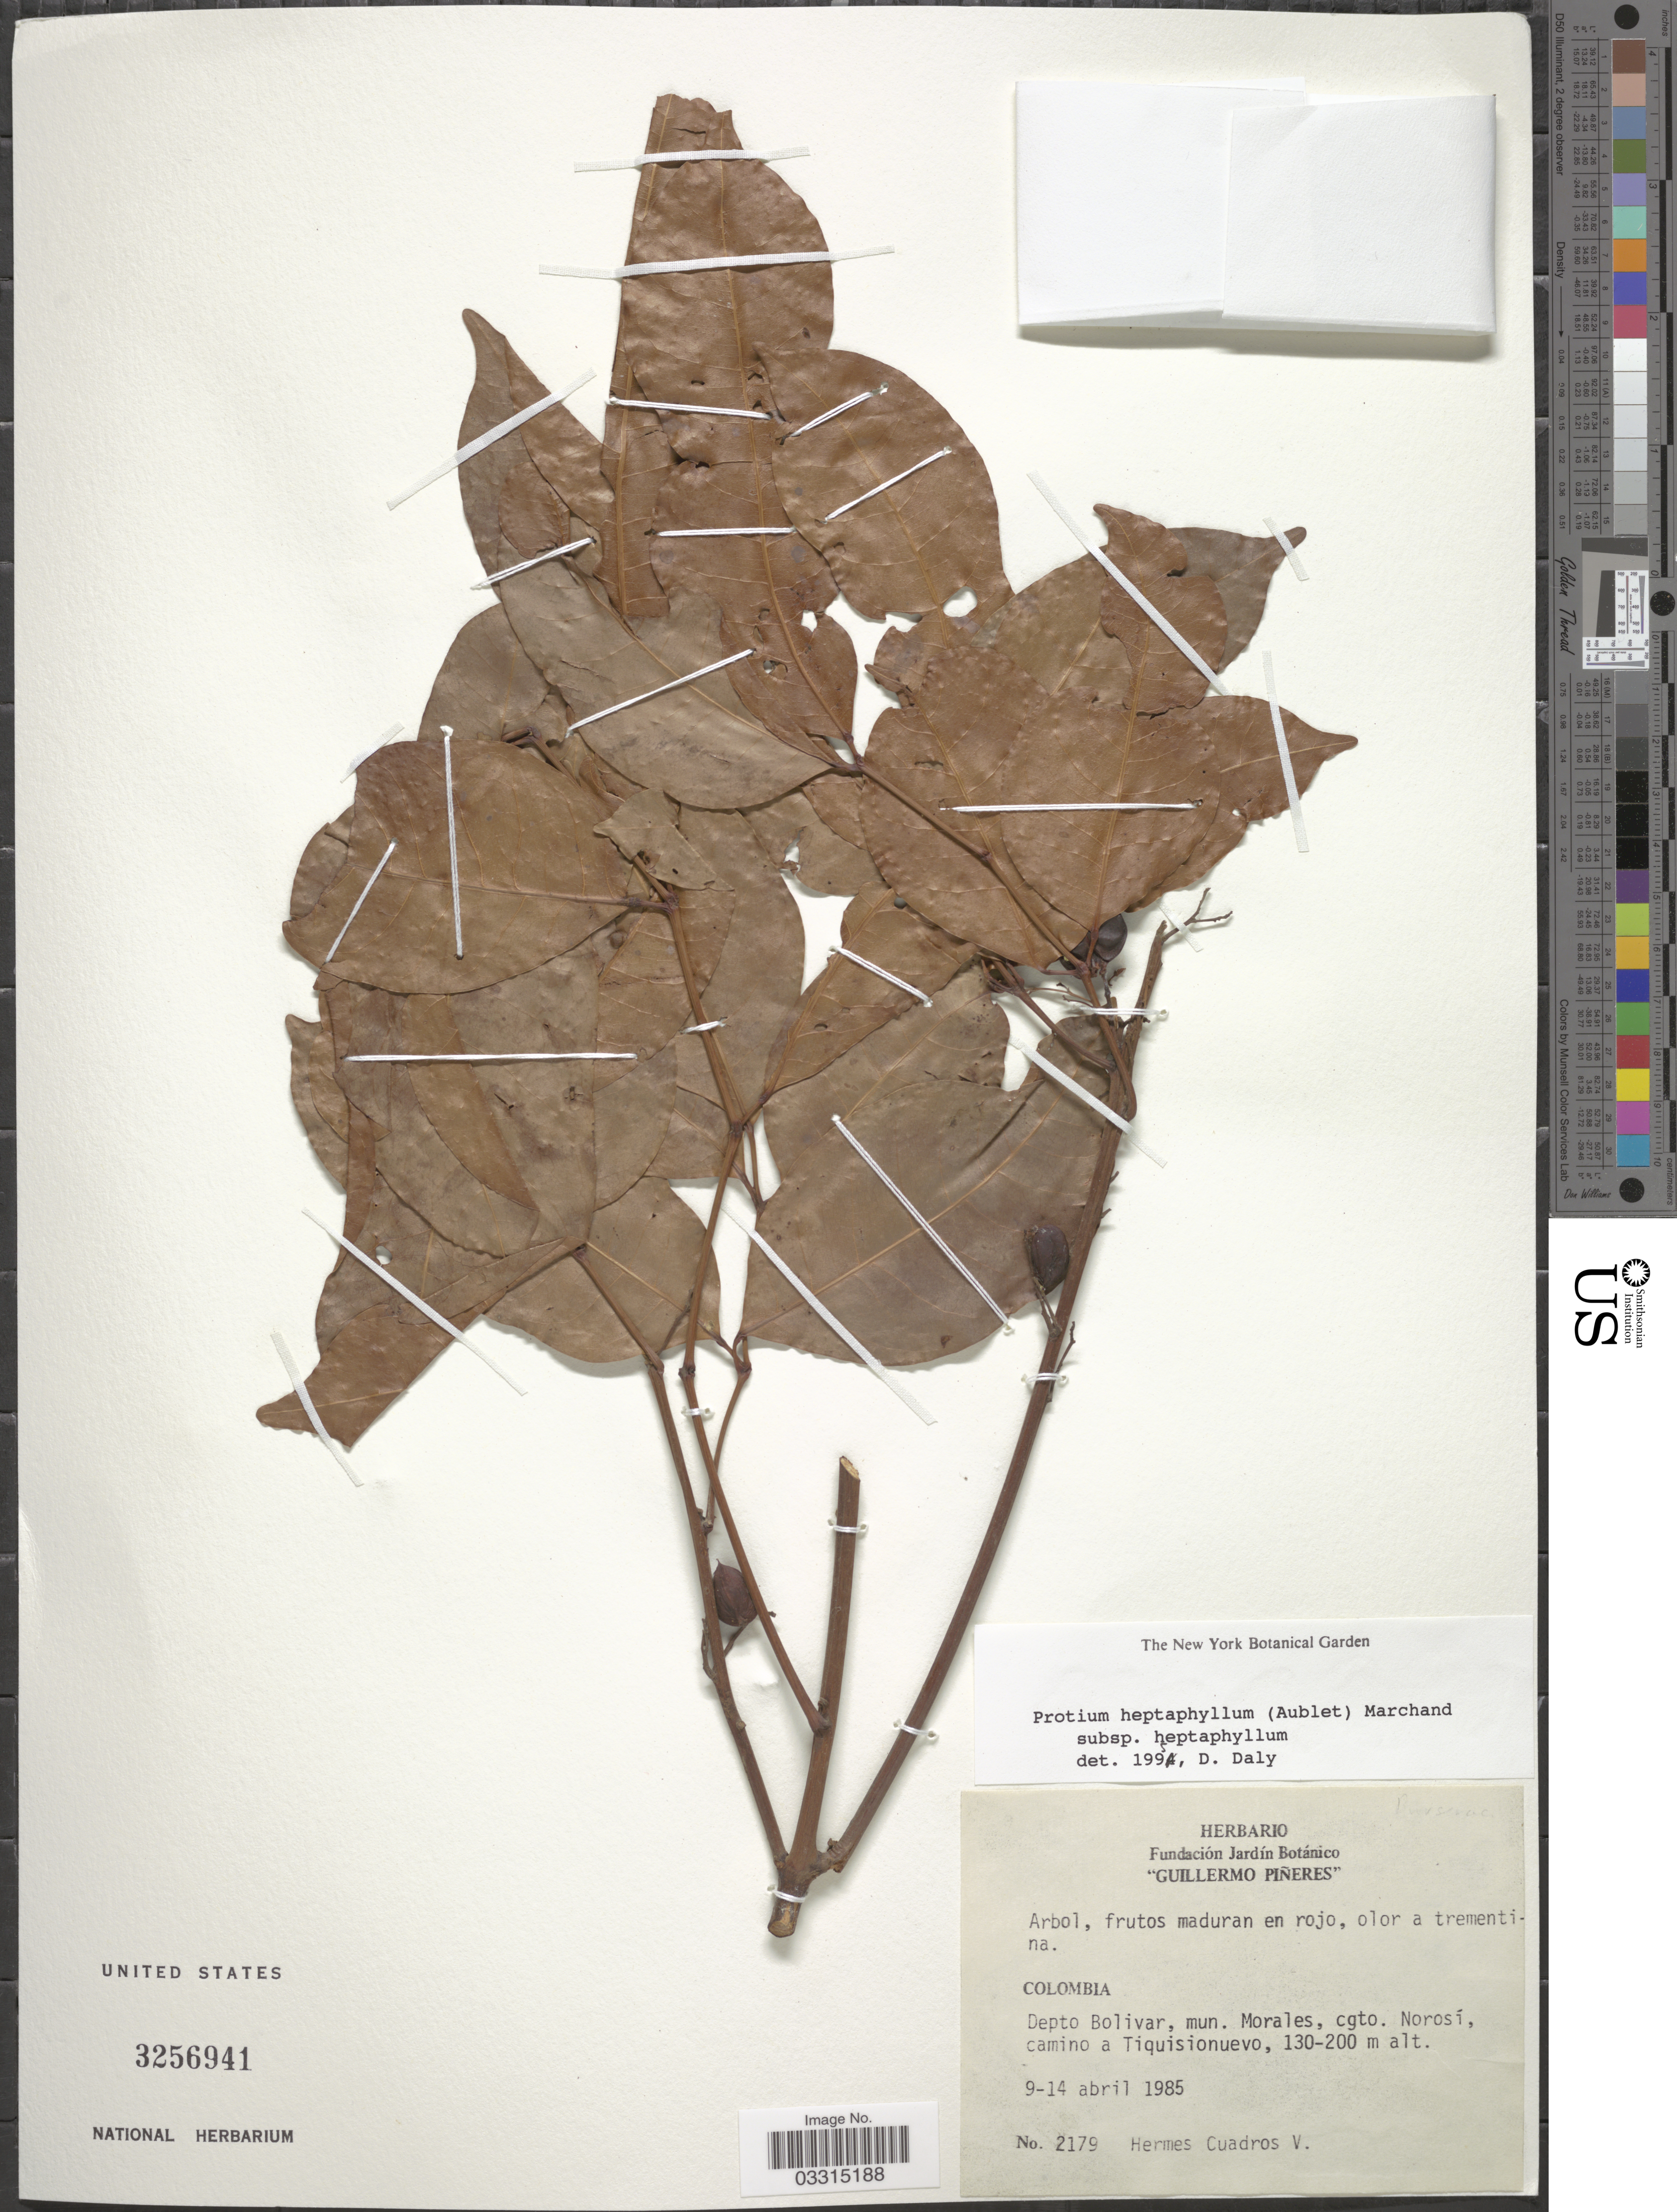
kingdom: Plantae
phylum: Tracheophyta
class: Magnoliopsida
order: Sapindales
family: Burseraceae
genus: Protium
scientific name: Protium heptaphyllum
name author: (Aubl.) Marchand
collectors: H. Cuadros V.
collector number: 2179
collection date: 1985-04-09/1985-04-14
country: Colombia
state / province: Bolívar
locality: Depto Bolivar, mun. Morales, cgto. Norosí, camino a Tiquisionuevo.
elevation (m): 130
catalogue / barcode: US 3256941